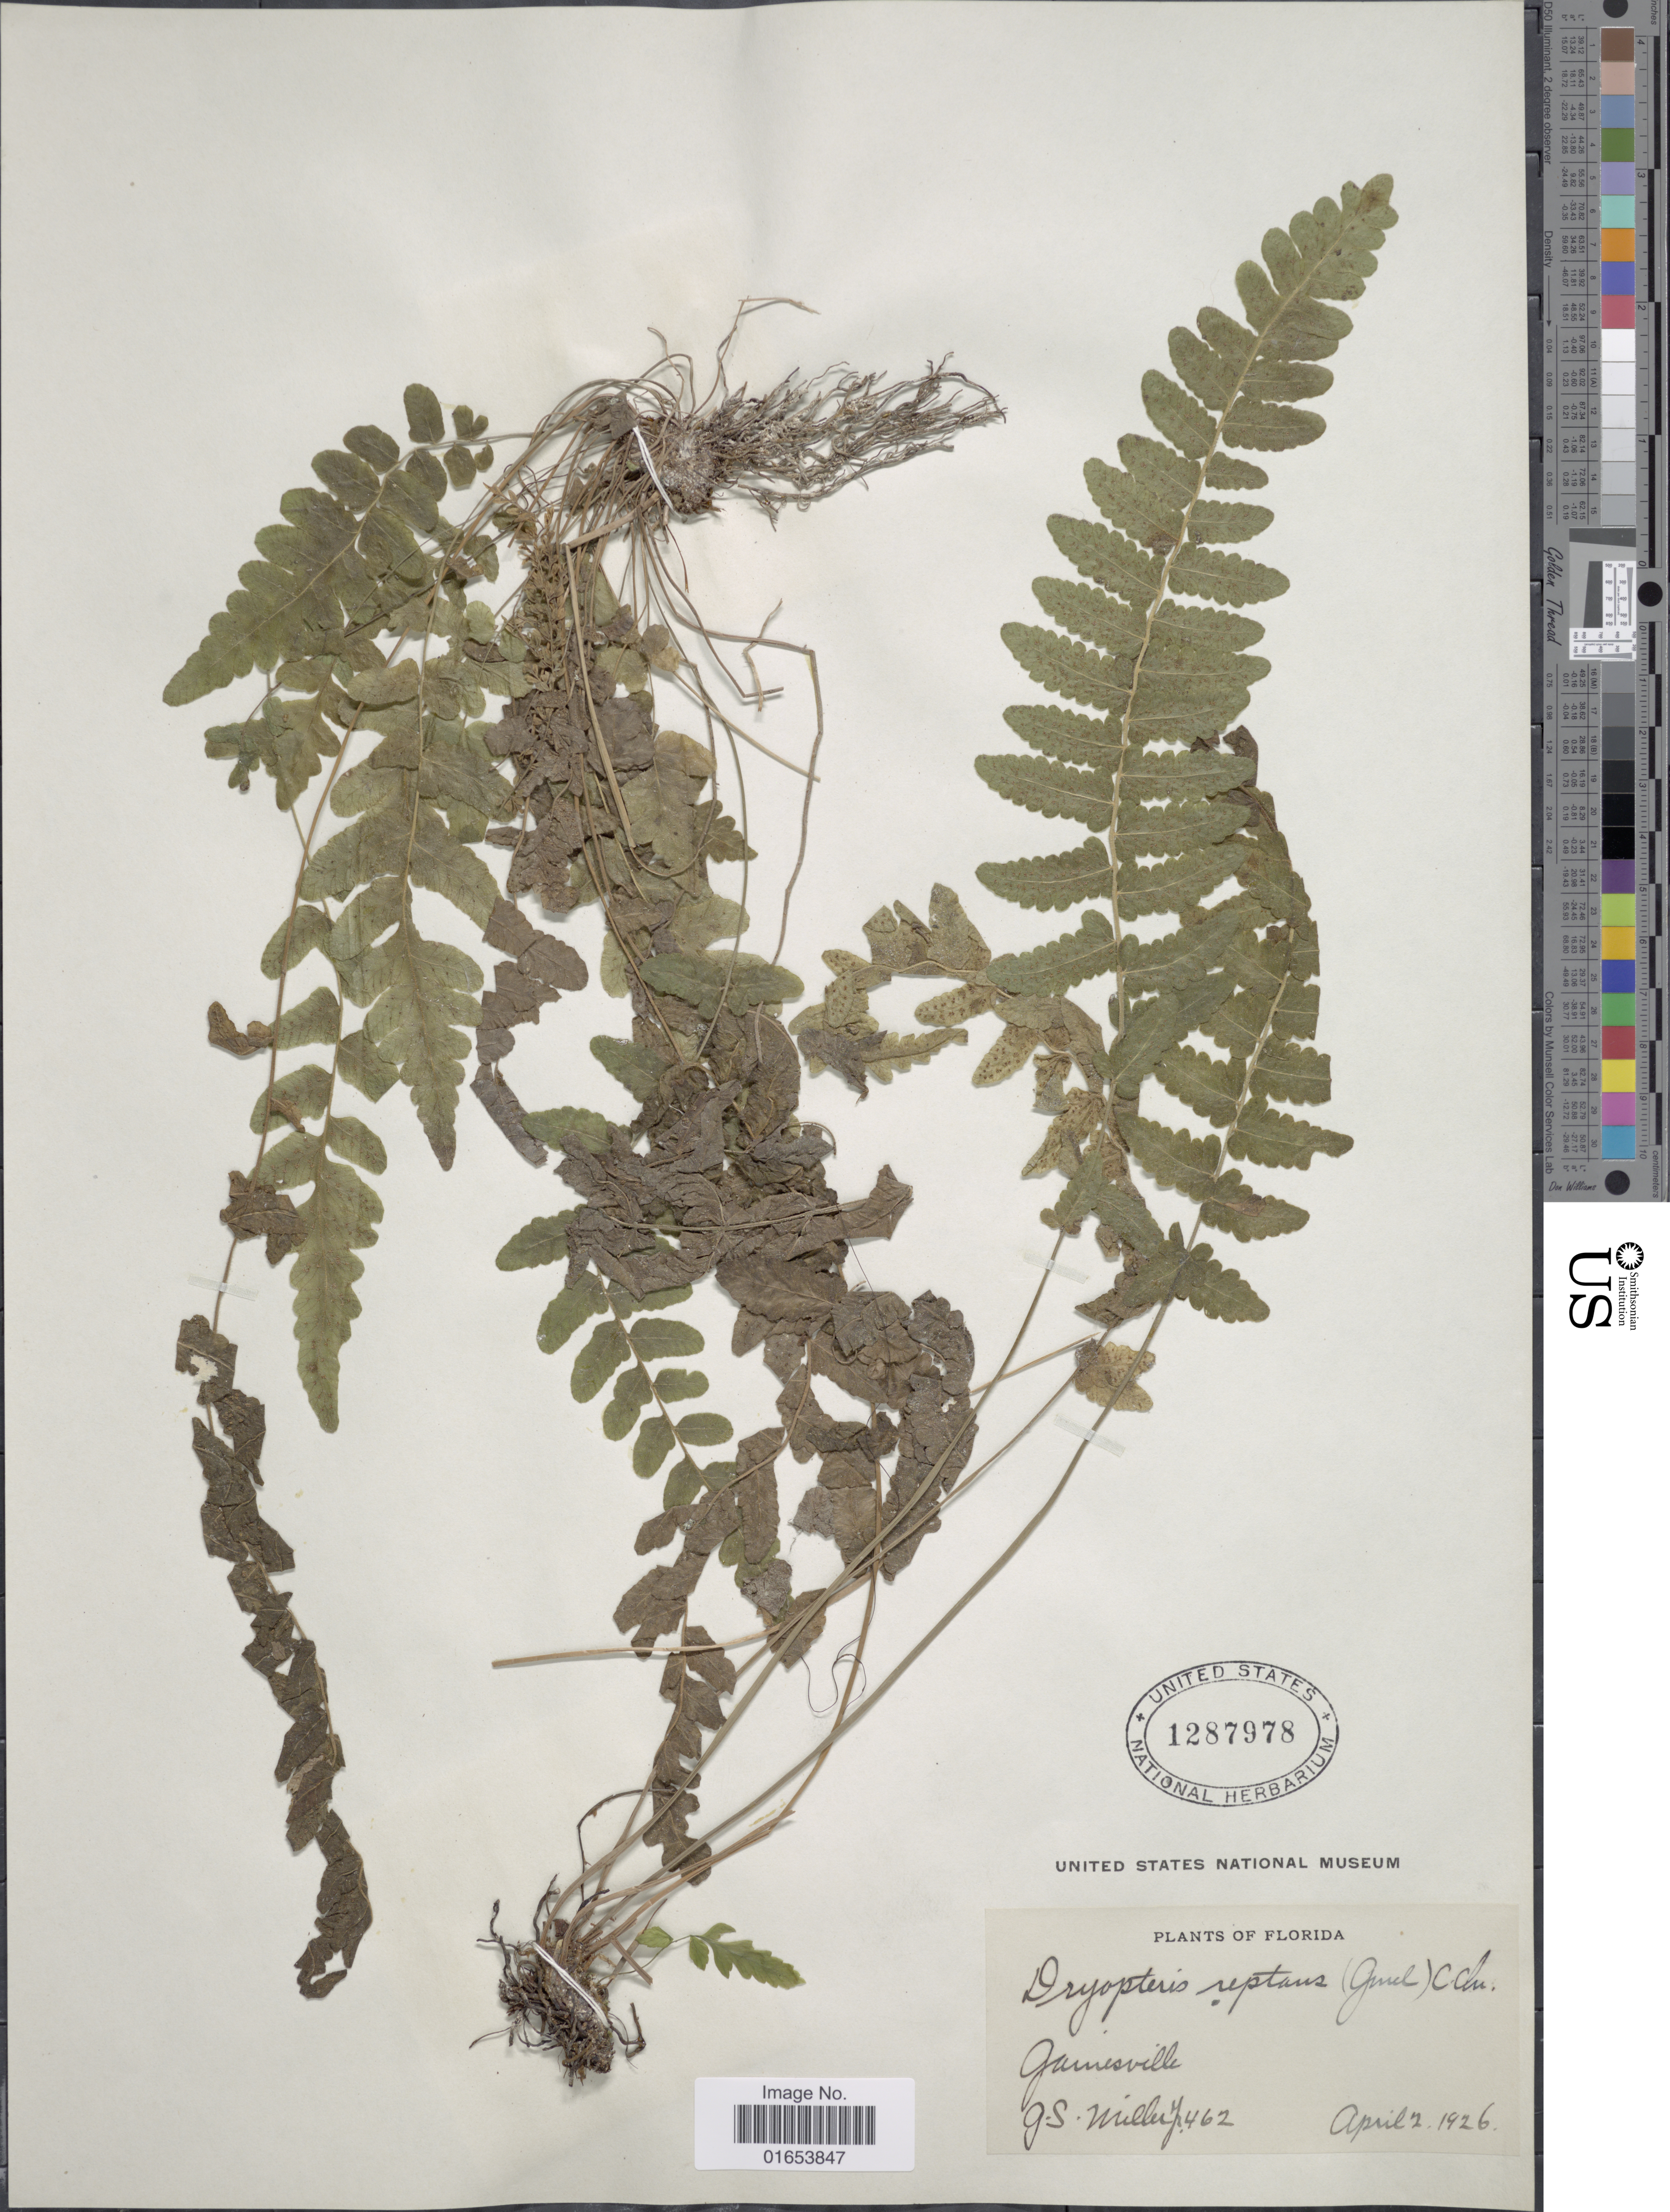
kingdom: Plantae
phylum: Tracheophyta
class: Polypodiopsida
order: Polypodiales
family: Thelypteridaceae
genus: Goniopteris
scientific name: Goniopteris reptans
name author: (J.F. Gmel.) C. Presl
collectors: G. S. Miller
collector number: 462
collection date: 1926-04-02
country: United States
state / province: Florida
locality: Florida, Gainesville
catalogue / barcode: US 1287978